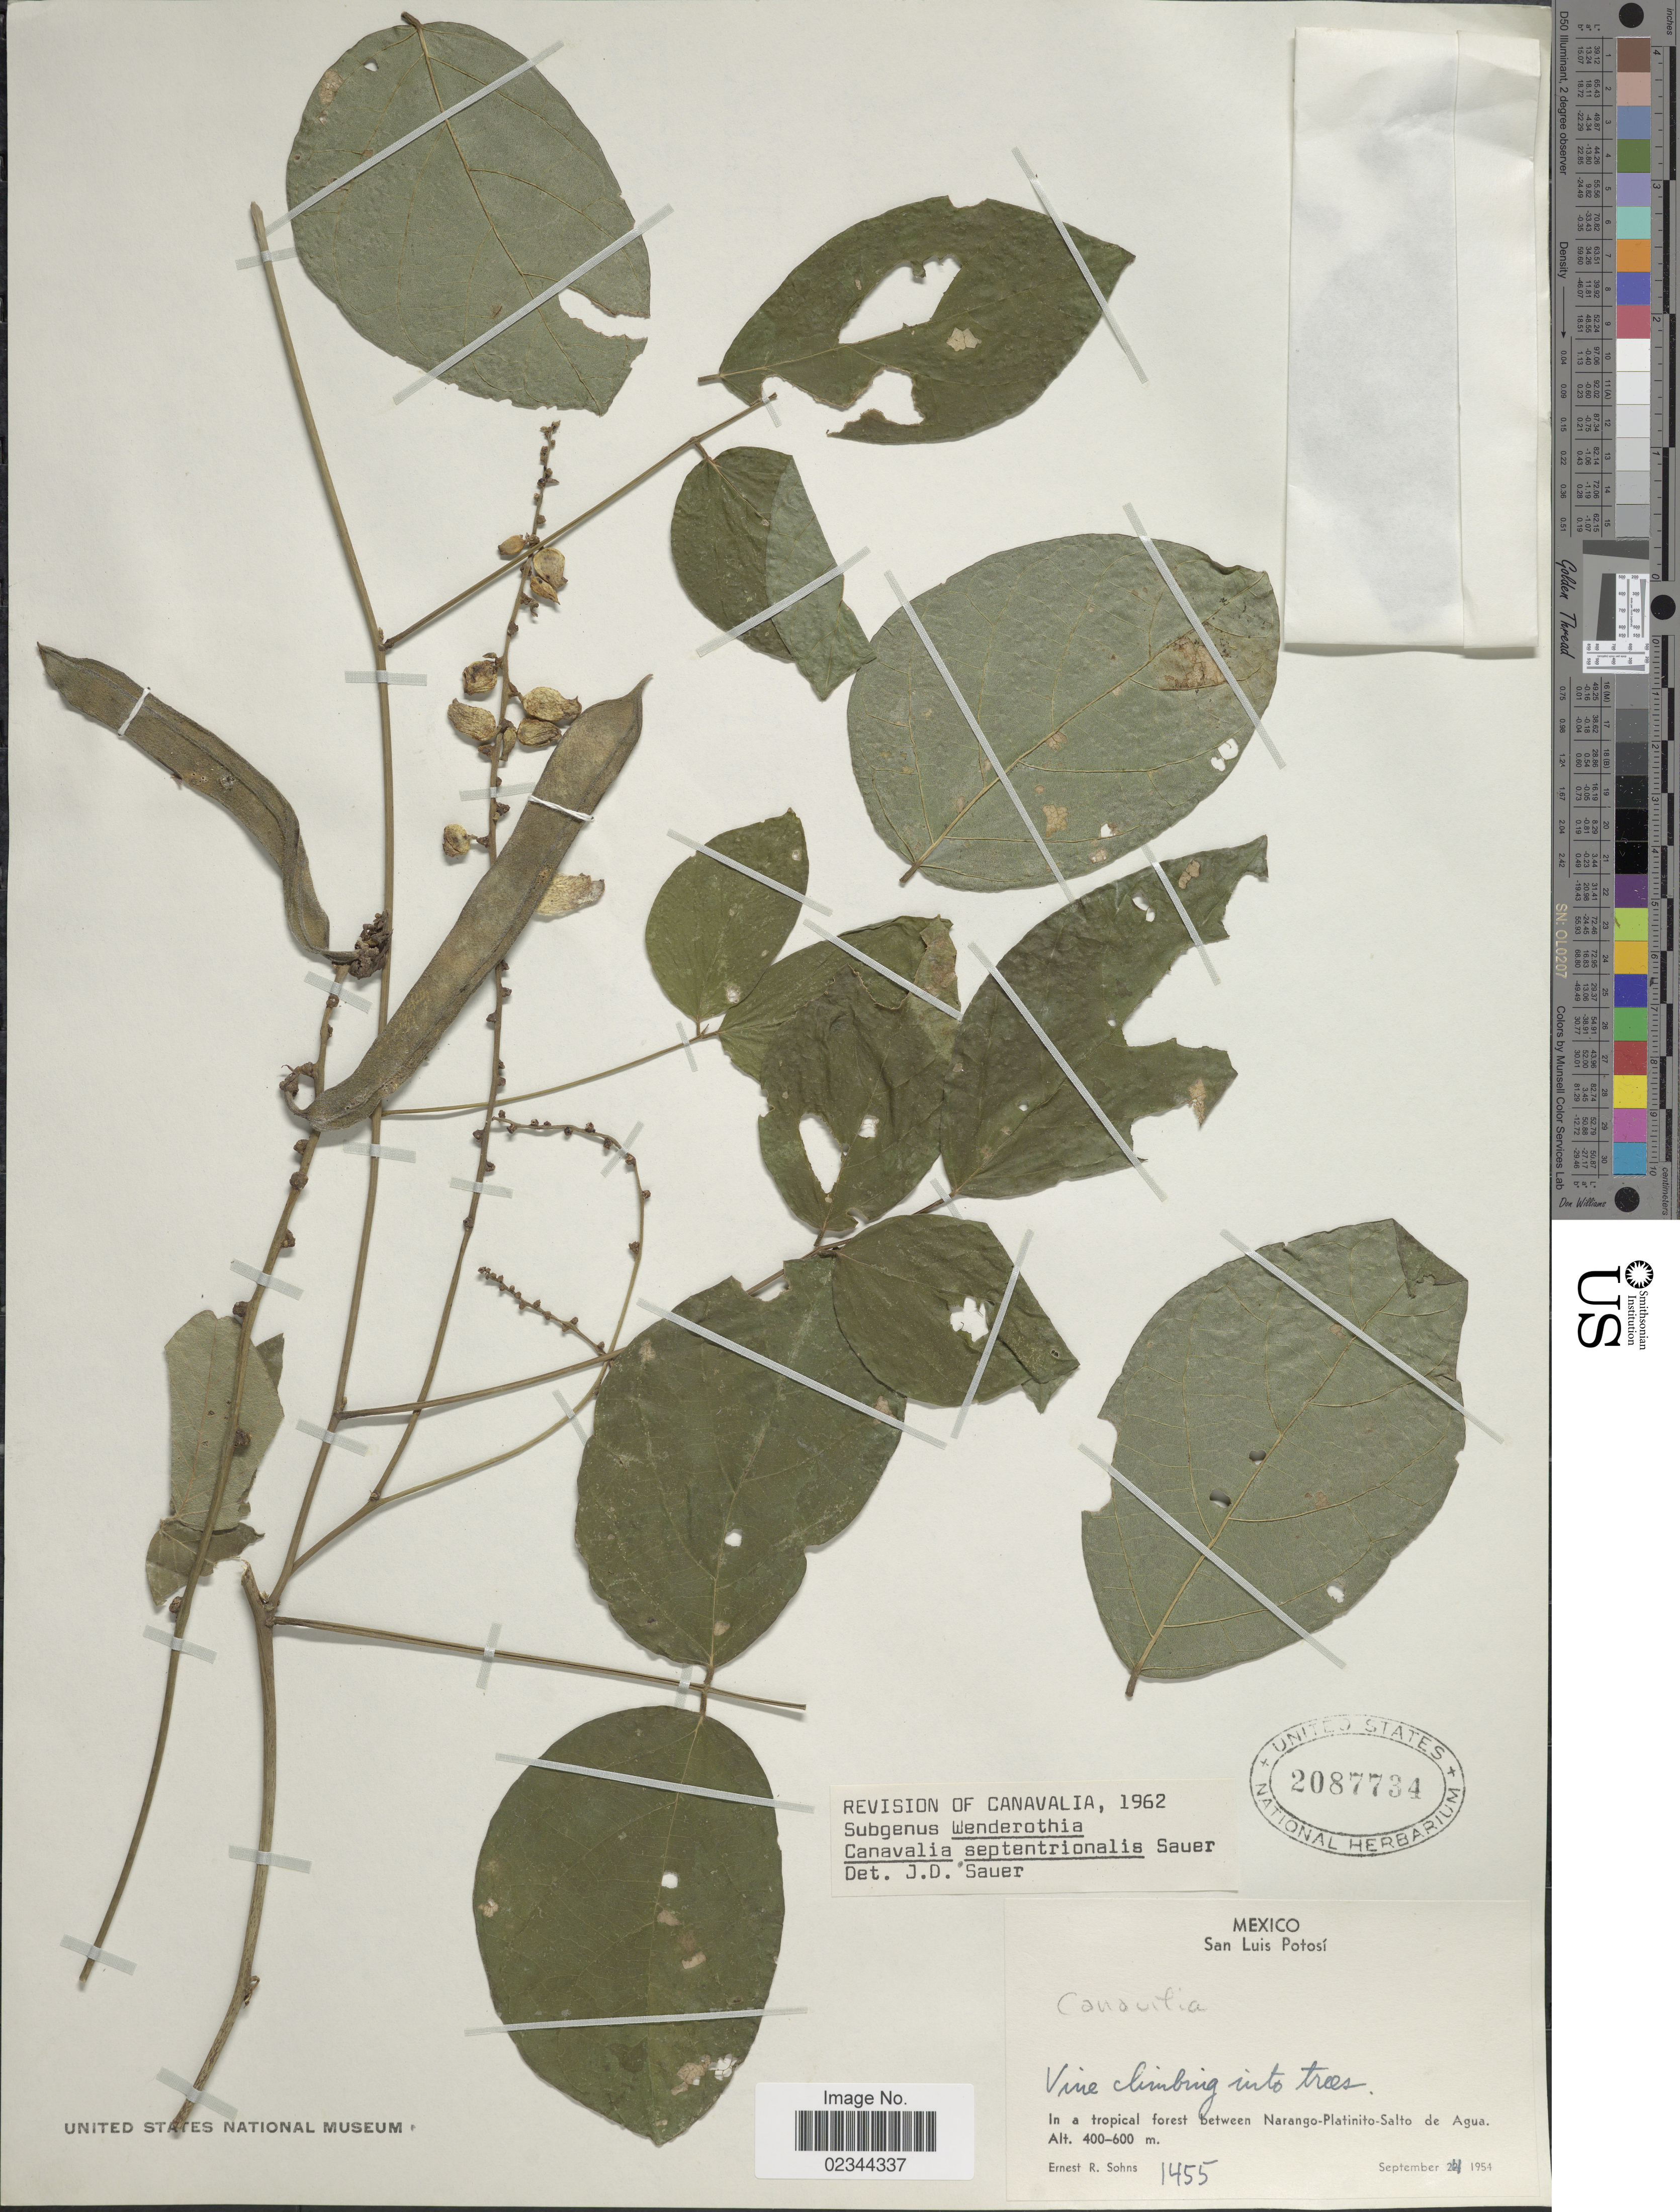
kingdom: Plantae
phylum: Tracheophyta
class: Magnoliopsida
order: Fabales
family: Fabaceae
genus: Canavalia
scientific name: Canavalia septentrionalis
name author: Sauer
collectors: E. R. Sohns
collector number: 1455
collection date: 1954-09-24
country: Mexico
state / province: San Luis Potosí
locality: In a tropical forest between Narango-Platinito-Salto de Agua.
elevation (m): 400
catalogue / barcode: US 2087734